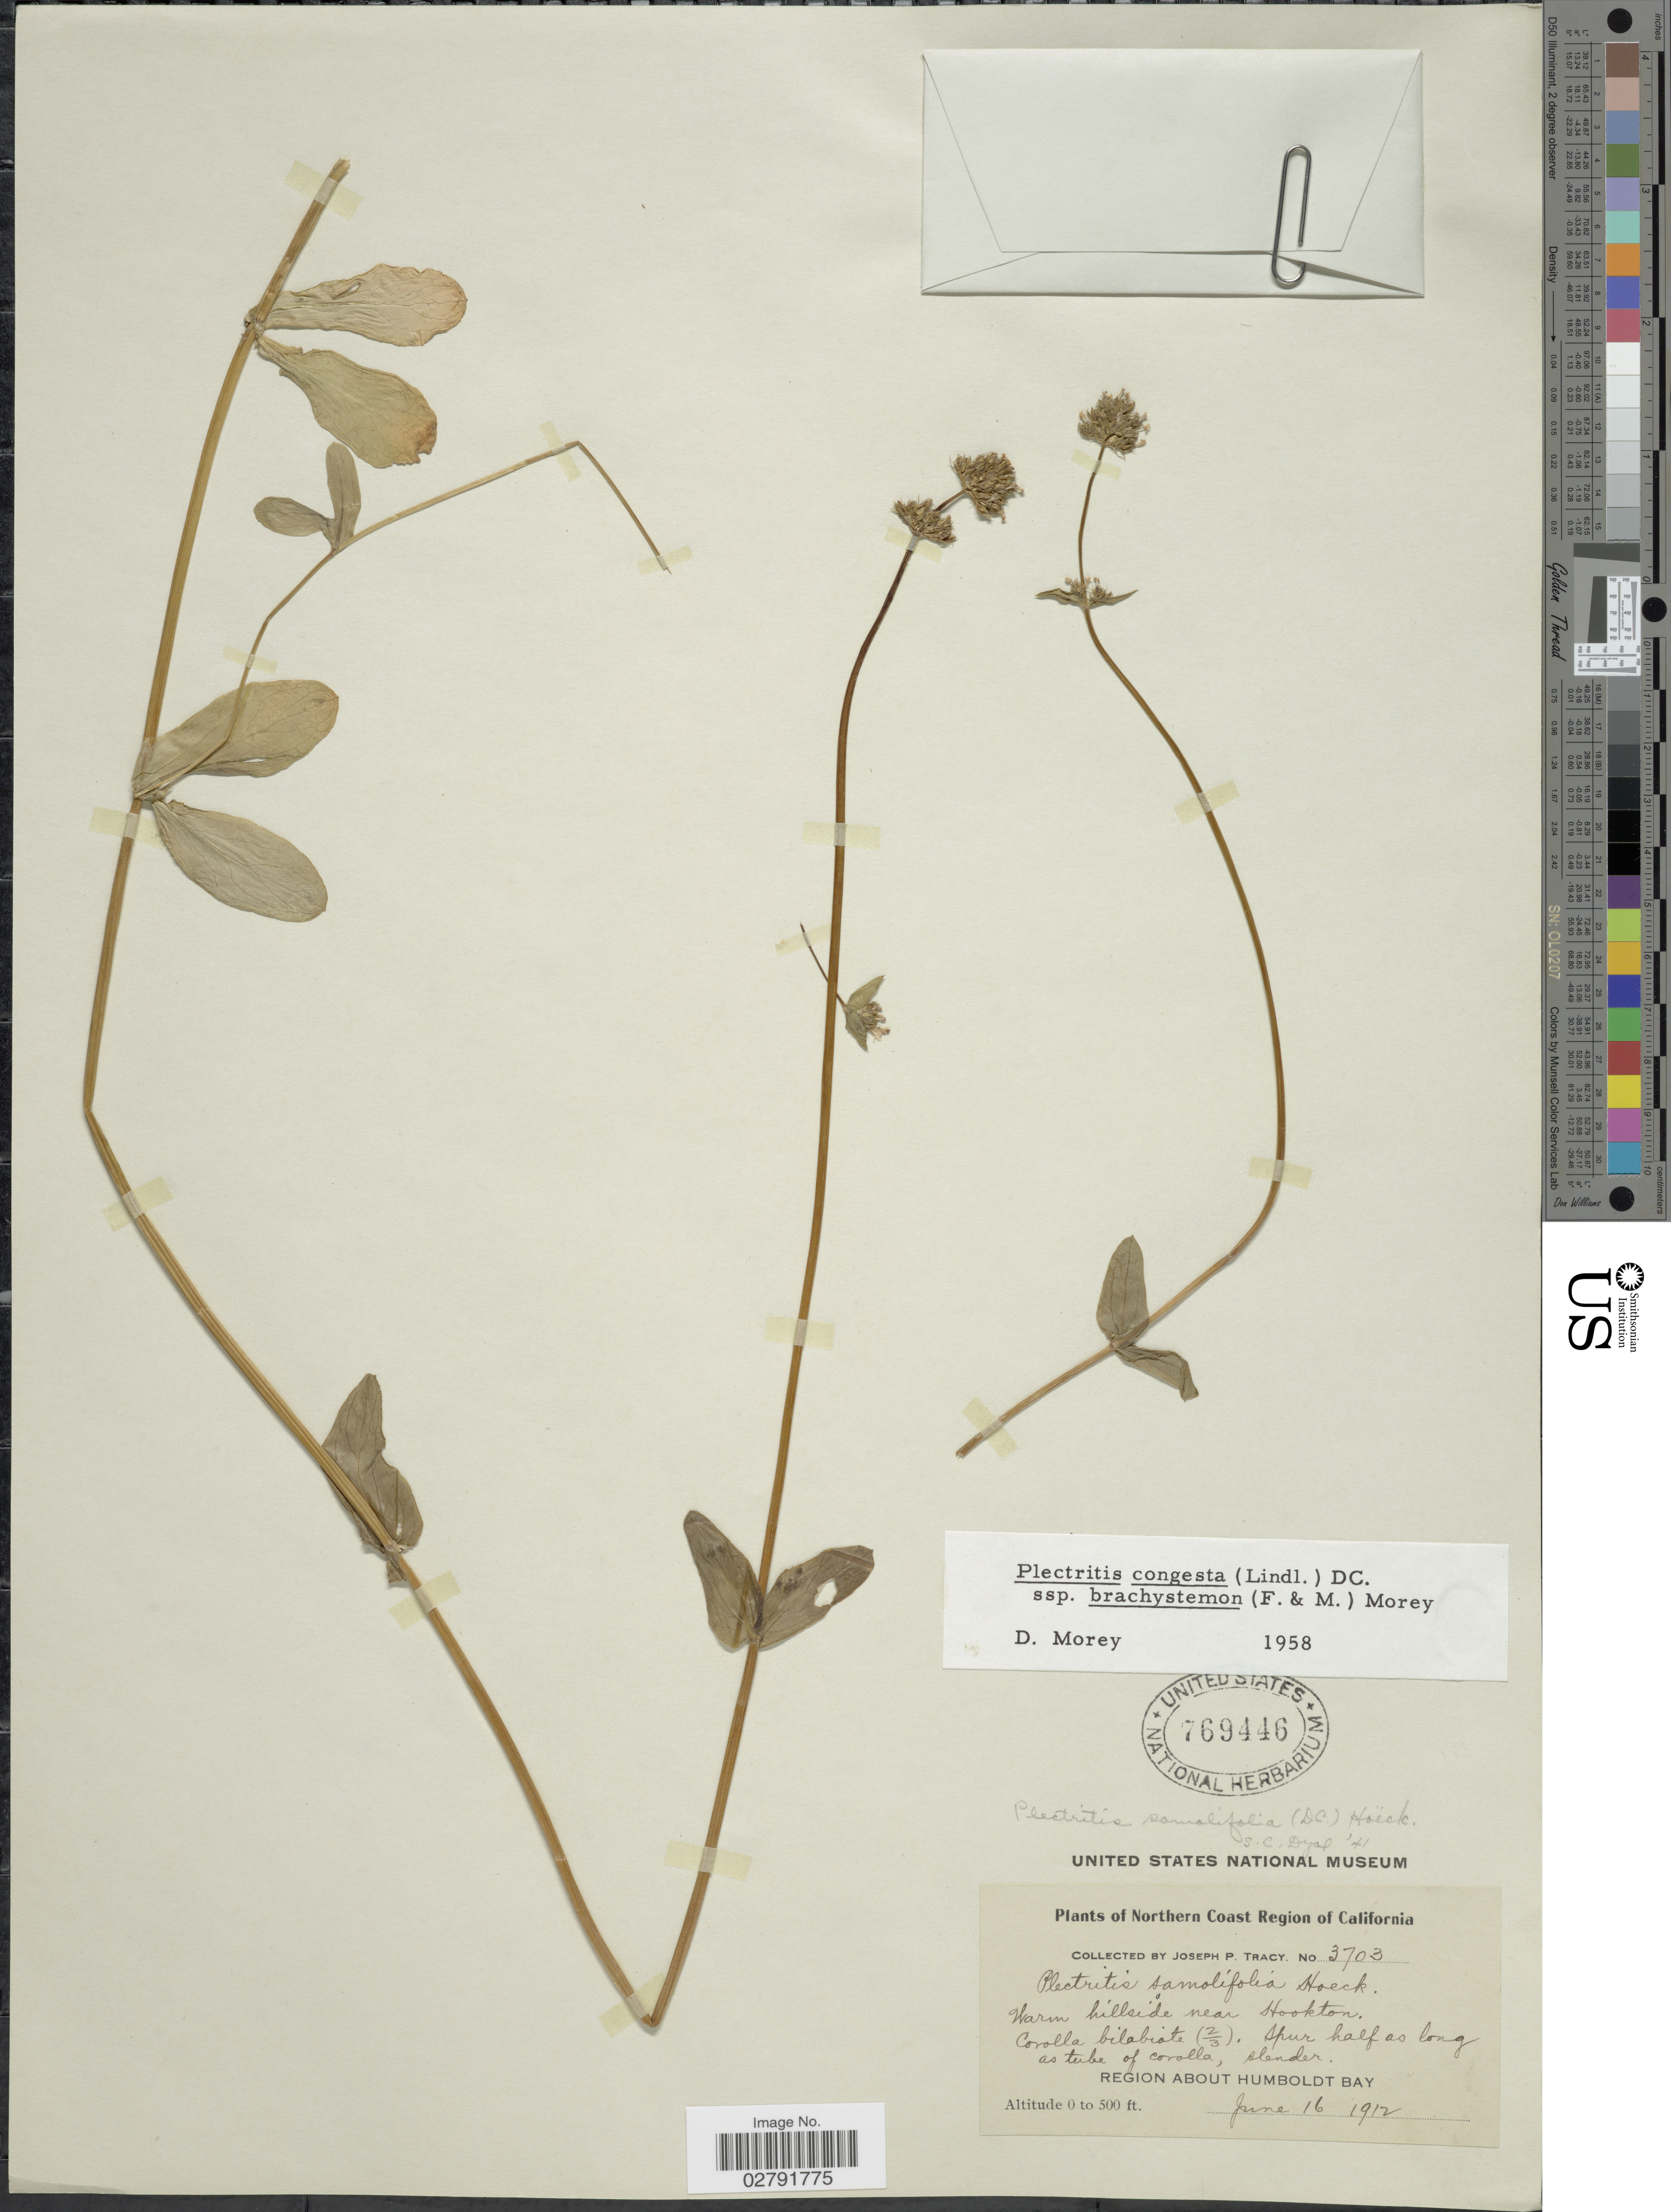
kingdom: Plantae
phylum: Tracheophyta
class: Magnoliopsida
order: Dipsacales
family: Caprifoliaceae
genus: Plectritis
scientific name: Plectritis congesta subsp. brachystemon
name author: (Fisch. & C.A. Mey.) Morey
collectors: J. Tracy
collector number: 3703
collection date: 1912-06-16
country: United States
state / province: California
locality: Northern Coast Region of California. Warm hillside near Hookton. Region about Humboldt Bay.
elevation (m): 0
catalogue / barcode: US 769446